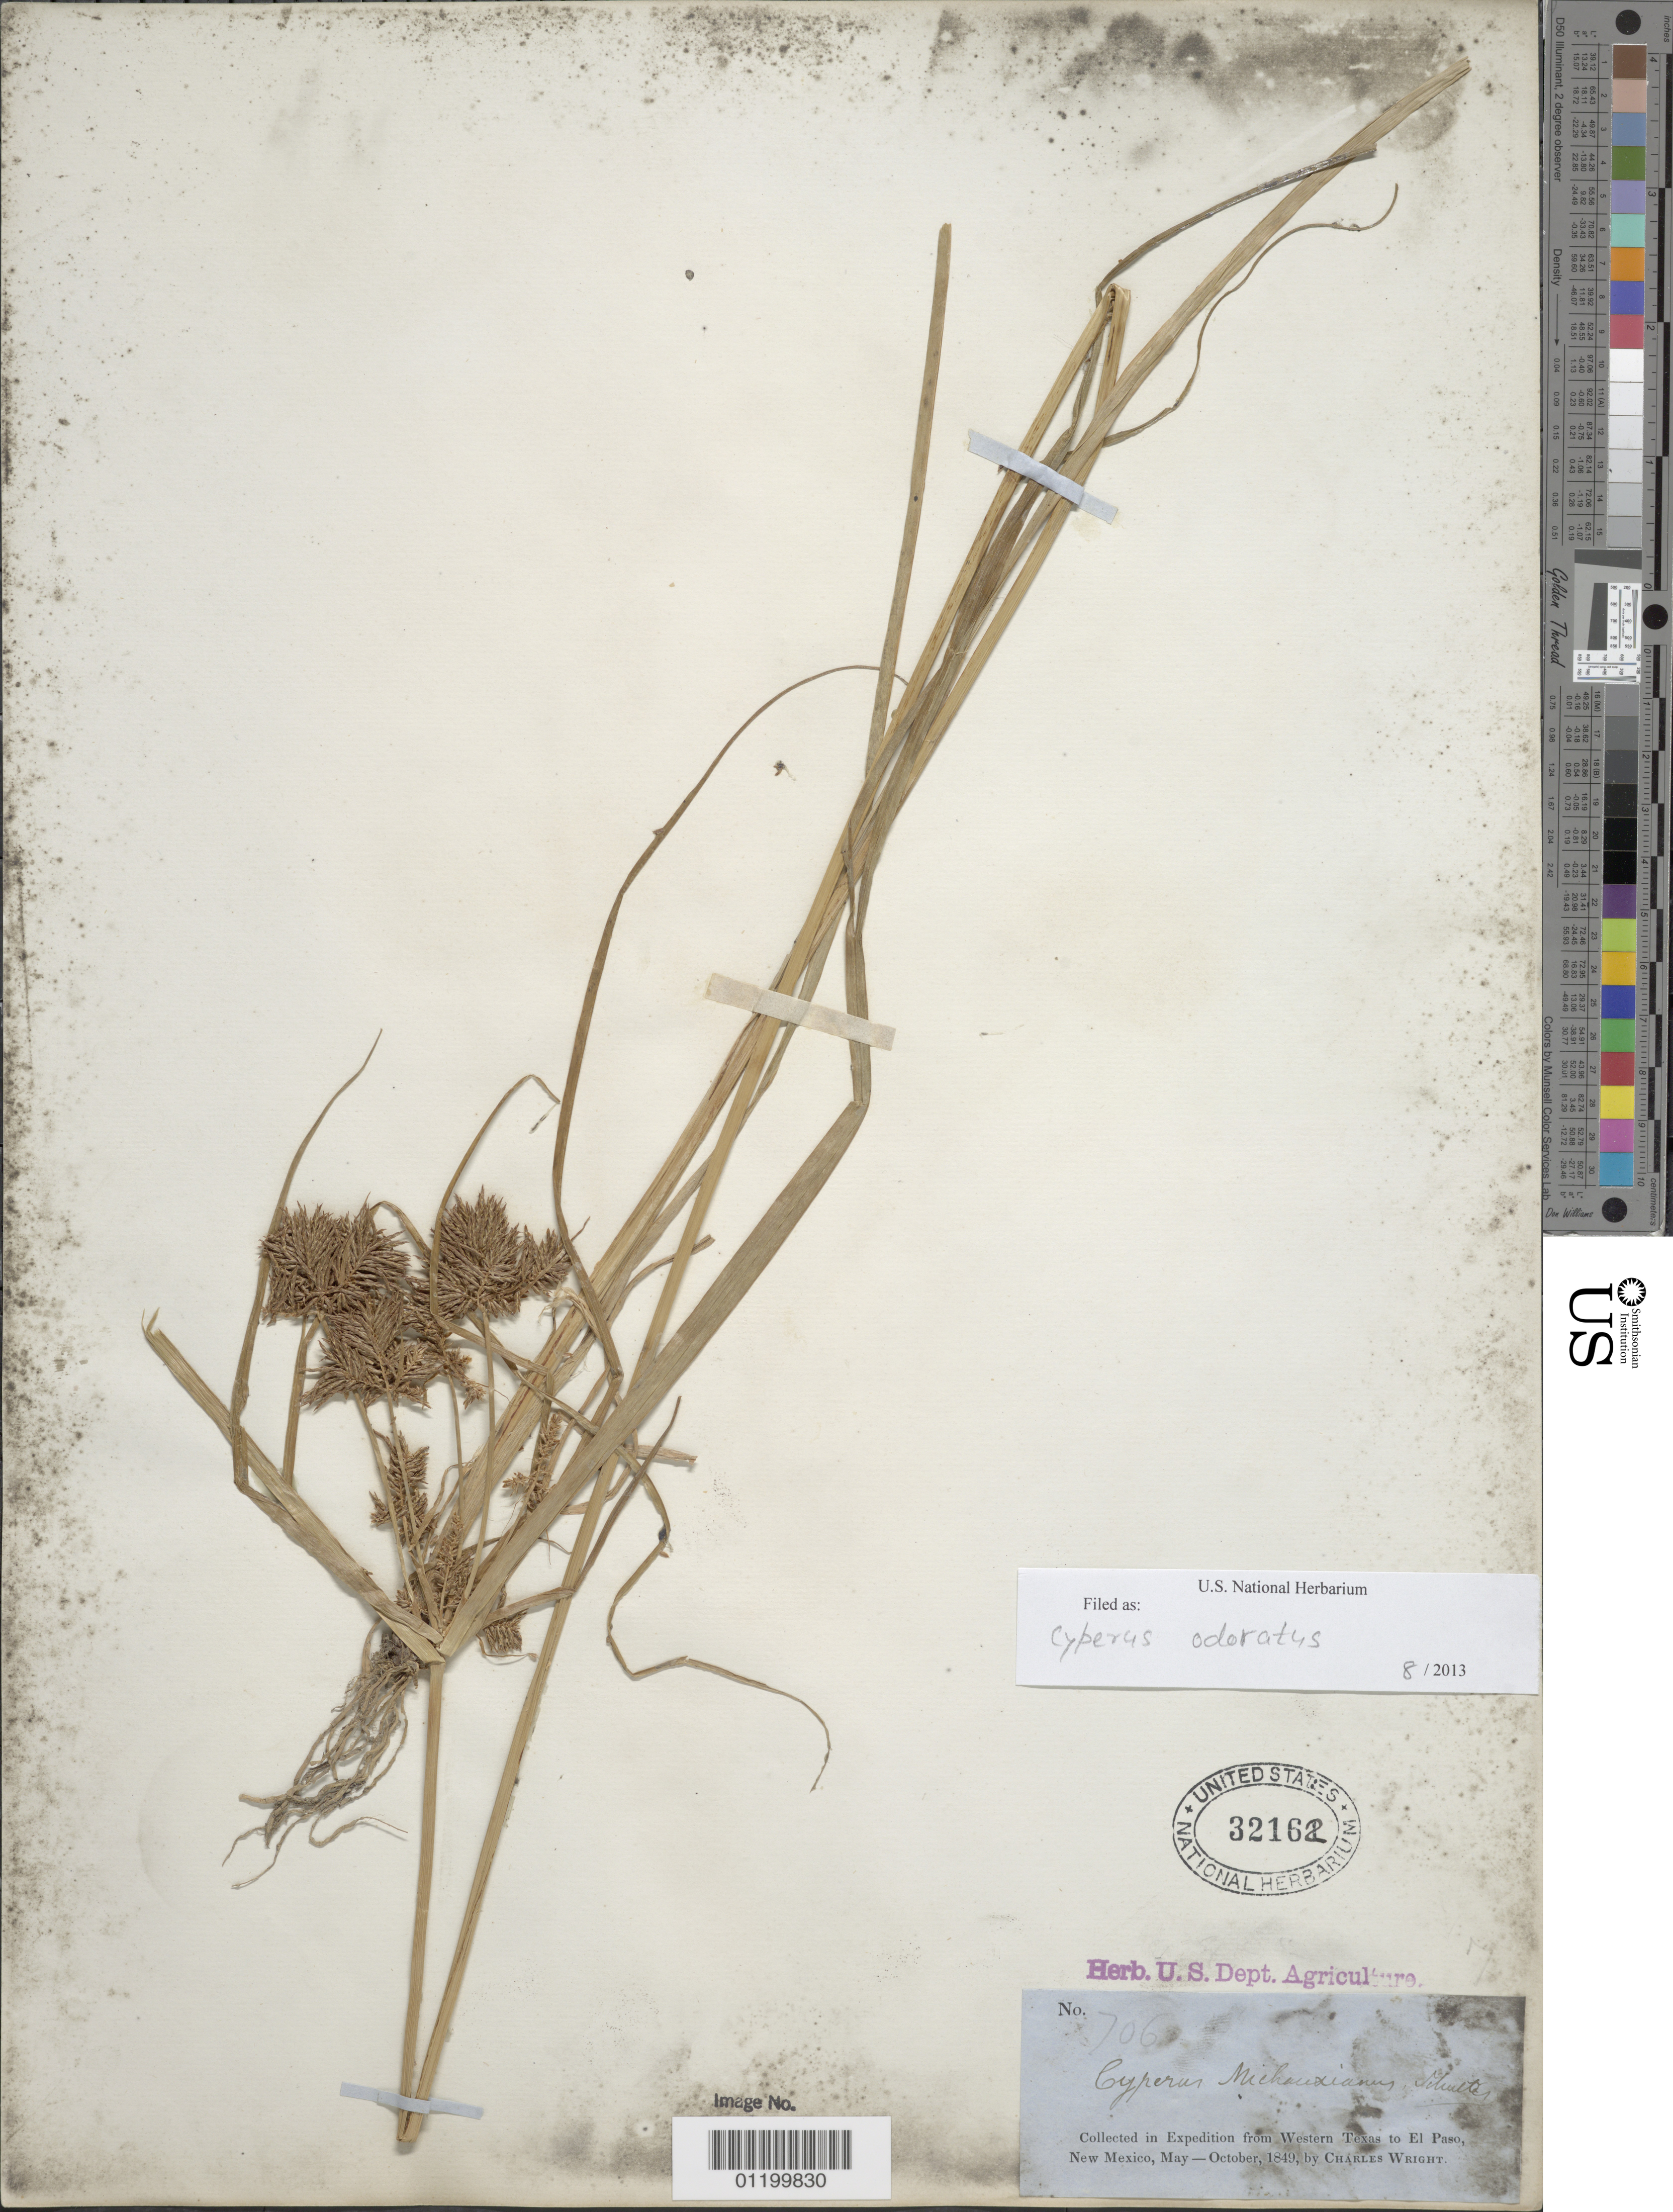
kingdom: Plantae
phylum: Tracheophyta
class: Liliopsida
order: Poales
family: Cyperaceae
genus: Cyperus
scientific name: Cyperus odoratus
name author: L.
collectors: C. Wright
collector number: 706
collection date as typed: May 1849 to -- Oct 1849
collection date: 1849-05/1849-10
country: United States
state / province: New Mexico / Texas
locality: W Texas to El Paso, New Mexico.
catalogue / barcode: US 32162